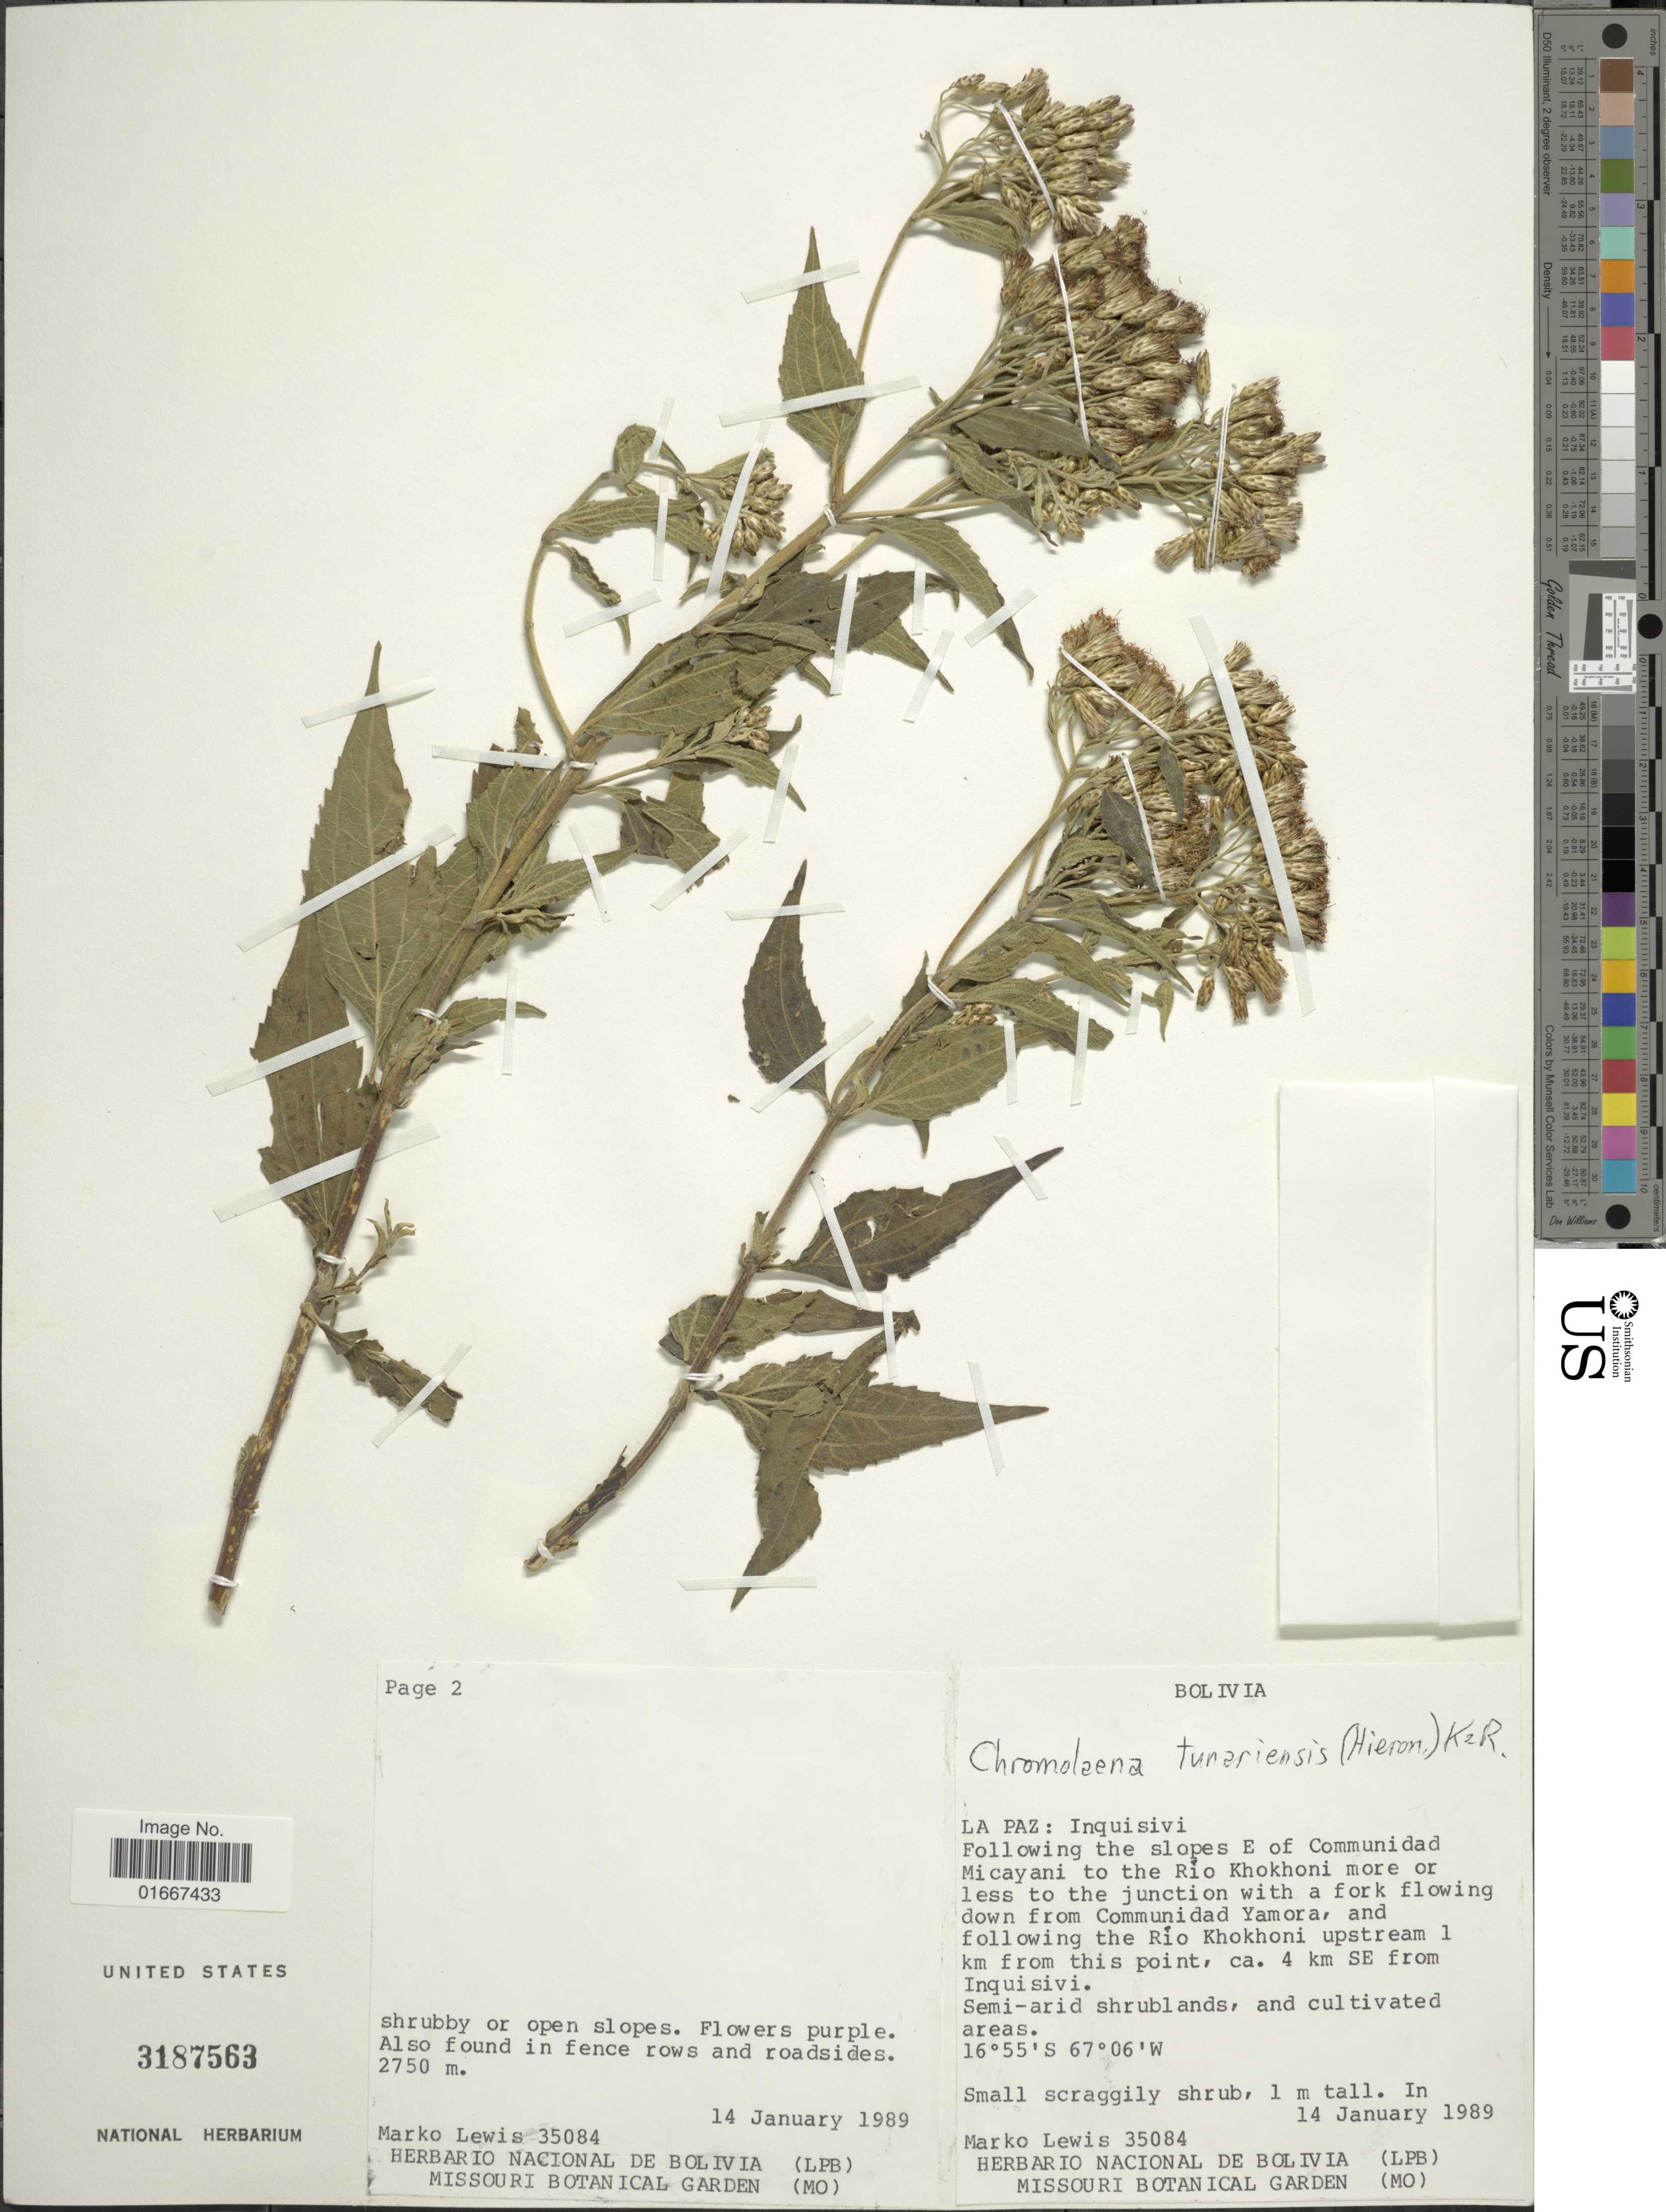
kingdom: Plantae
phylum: Tracheophyta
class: Magnoliopsida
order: Asterales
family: Asteraceae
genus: Chromolaena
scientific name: Chromolaena tunariensis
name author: (Hieron.) R.M. King & H. Rob.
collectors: M. A. Lewis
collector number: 35084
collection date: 1989-01-14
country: Bolivia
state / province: La Paz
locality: Inquisivi, Following the slopes E of Communidad Micayani to the Rio Khokhoni more or less to the junction with a fork flowing down from Communidad Tamora, and following the Rio Khokhoni upstream 1 km from this point, ca. 4 km SE from Inquisivi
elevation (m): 2750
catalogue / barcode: US 3187563